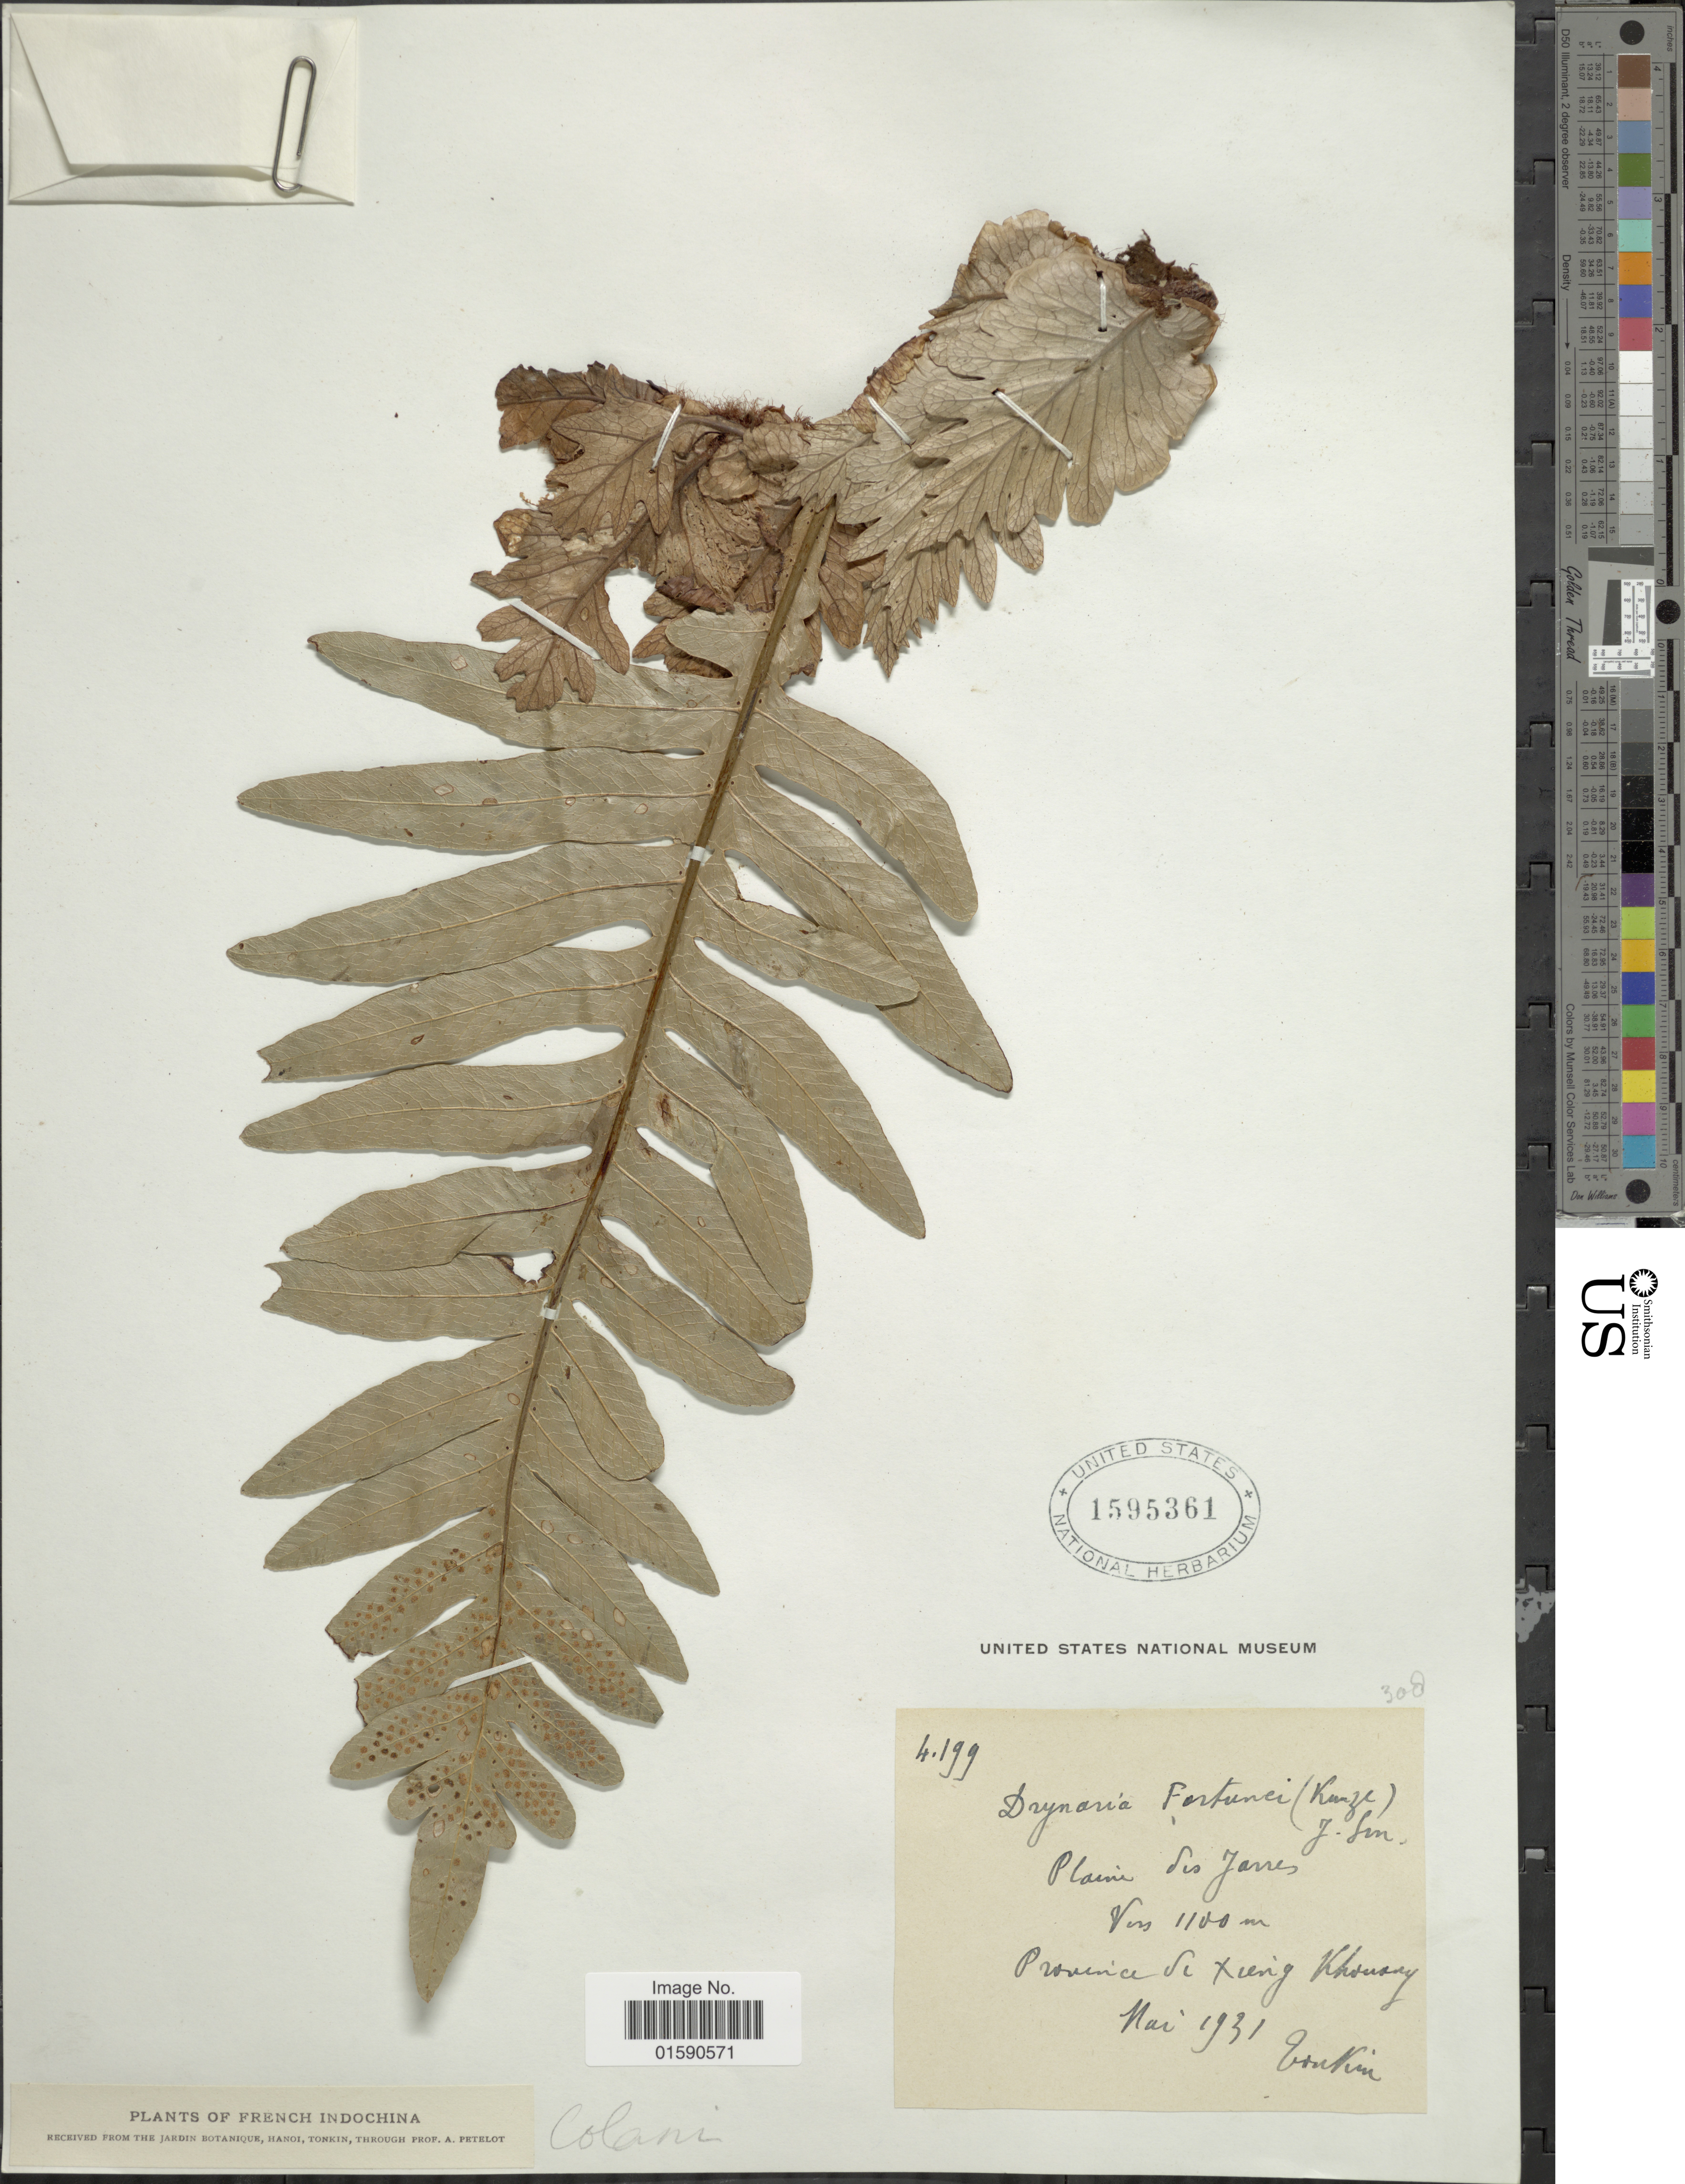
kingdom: Plantae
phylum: Tracheophyta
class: Polypodiopsida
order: Polypodiales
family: Polypodiaceae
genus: Drynaria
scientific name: Drynaria fortunei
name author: (Kunze ex Mett.) J. Sm.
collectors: A. Petelot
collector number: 4199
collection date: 1931-05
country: Vietnam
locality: French Indochina. Tonkin. Plain Sis janes, Province si Xiengk Khaonsy [interpreted]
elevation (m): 1100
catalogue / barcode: US 1595361